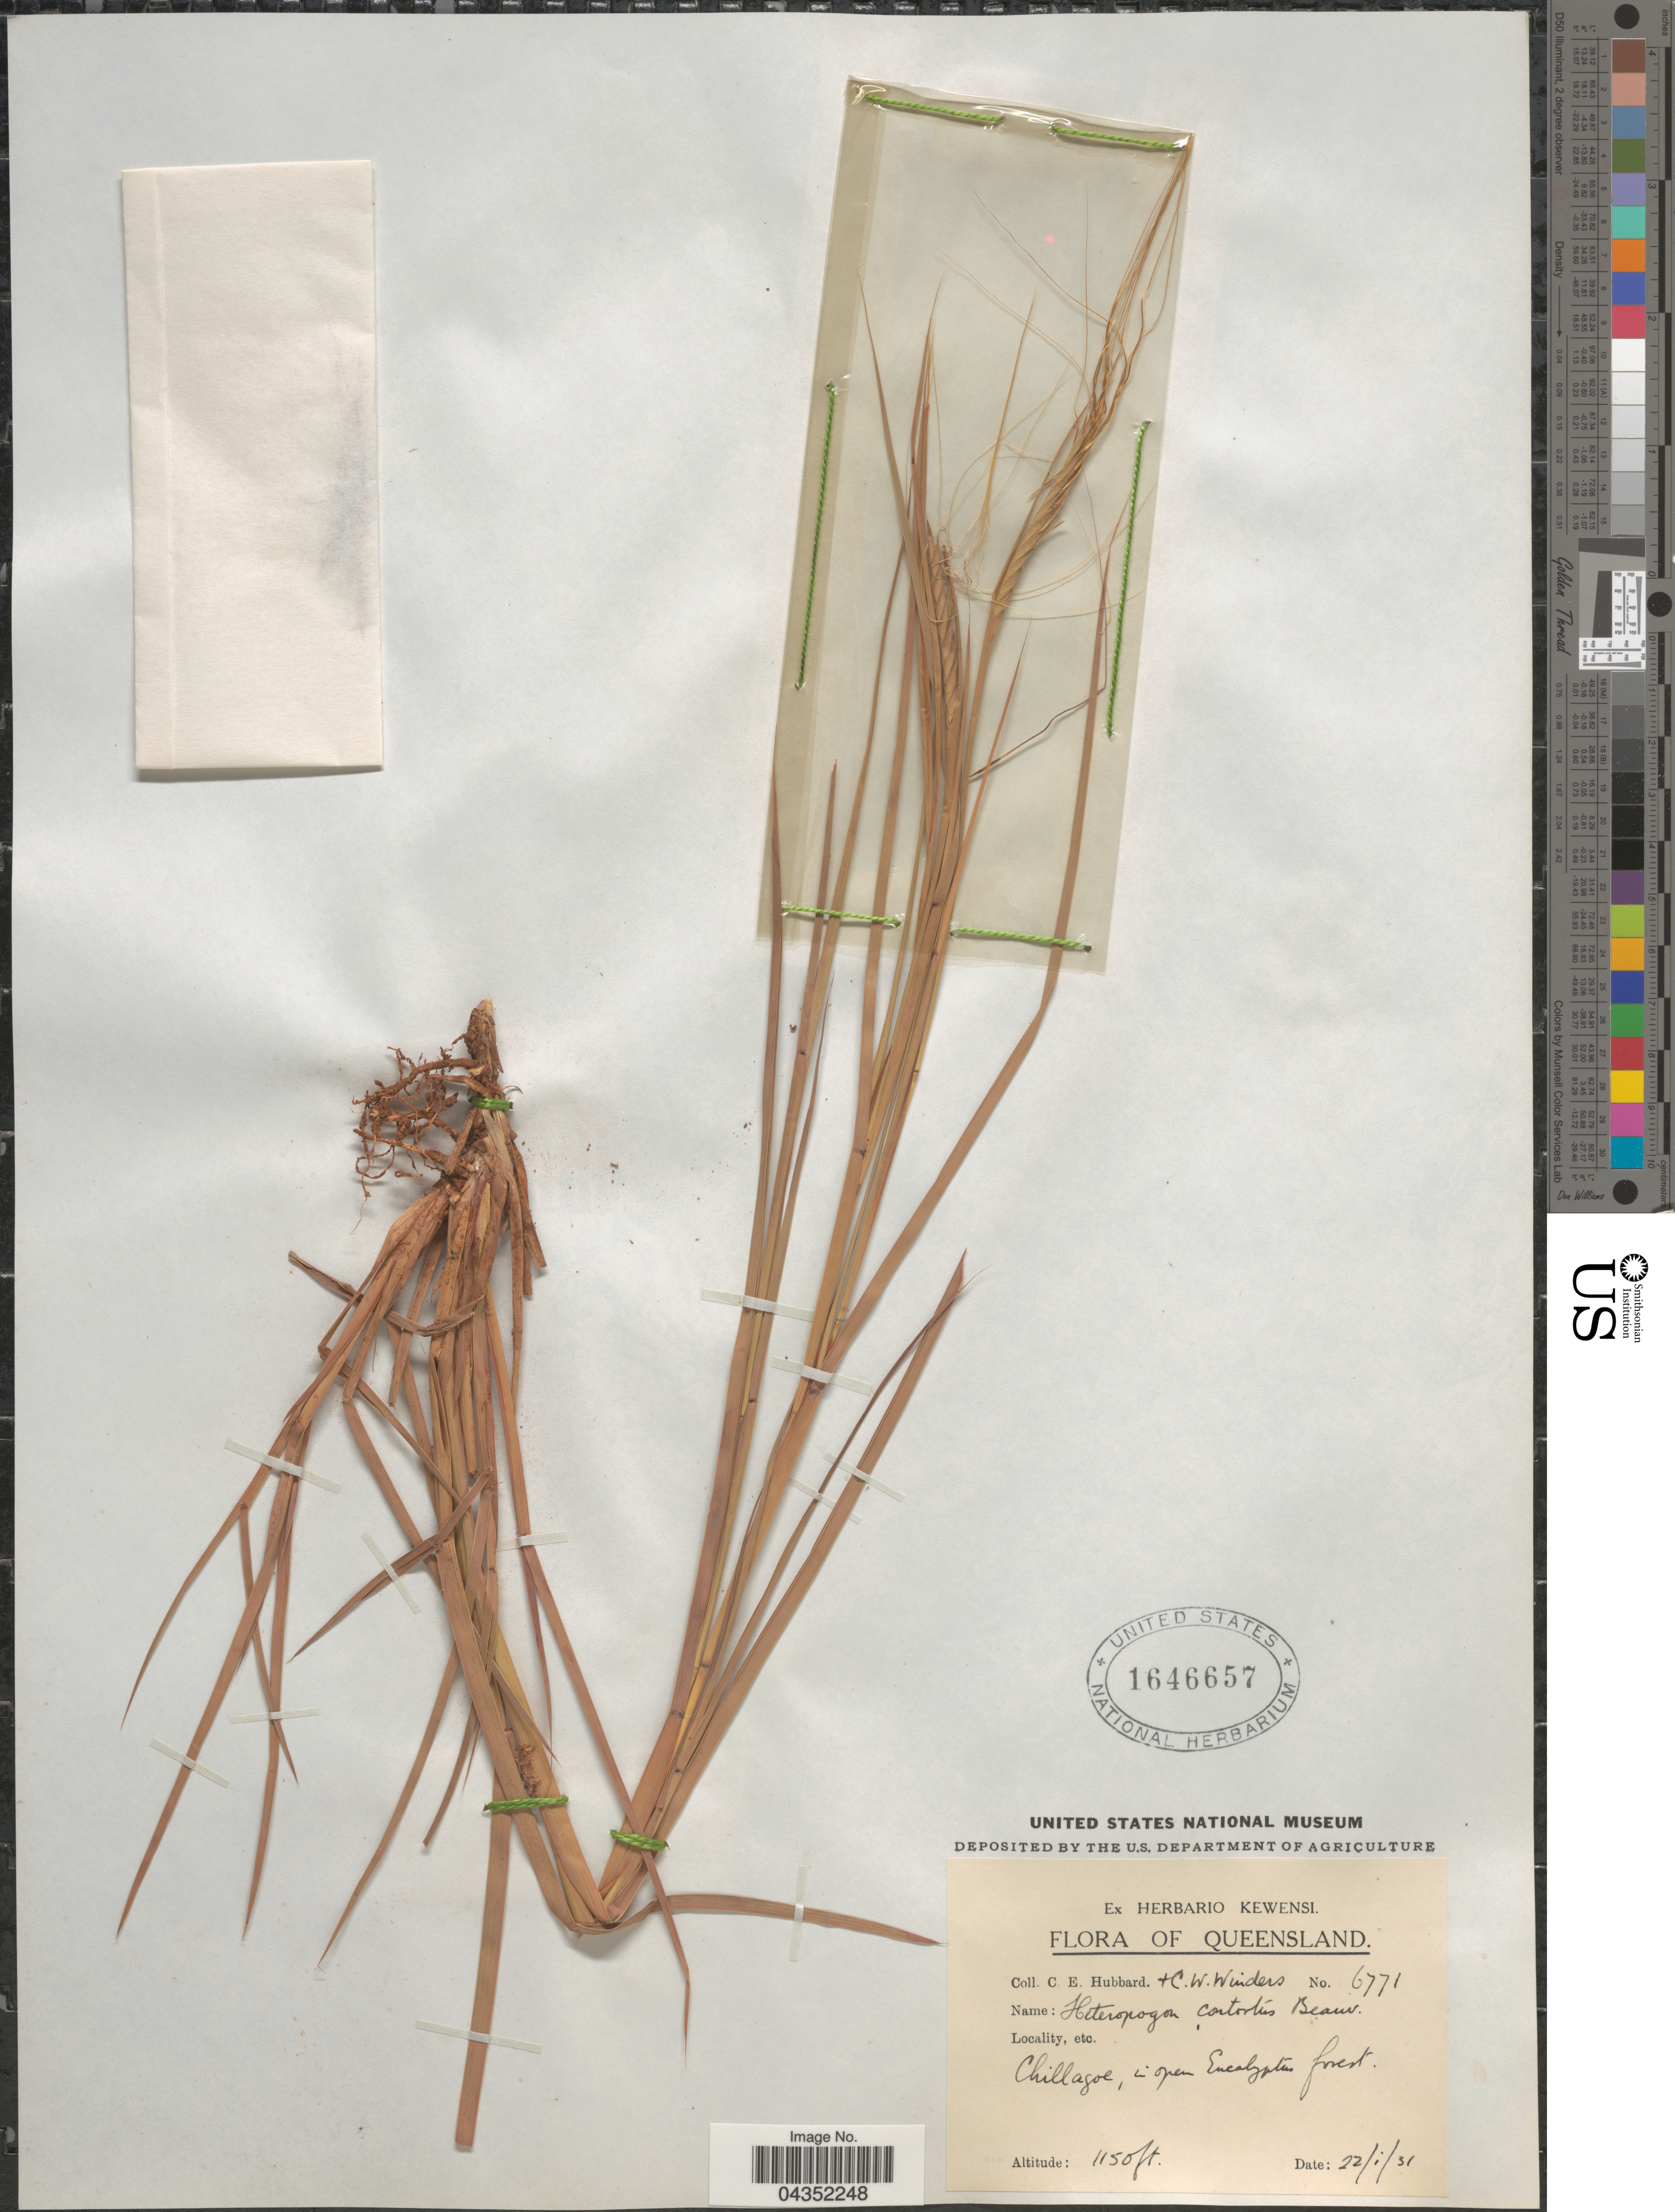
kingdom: Plantae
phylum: Tracheophyta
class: Liliopsida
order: Poales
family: Poaceae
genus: Heteropogon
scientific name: Heteropogon contortus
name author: (L.) P. Beauv. ex Roem. & Schult.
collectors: C. E. Hubbard & C. Winders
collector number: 6771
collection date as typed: Transcribed d/m/y: 22/1/31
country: Australia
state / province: Queensland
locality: Chillagoe.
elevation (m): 351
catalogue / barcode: US 1646657